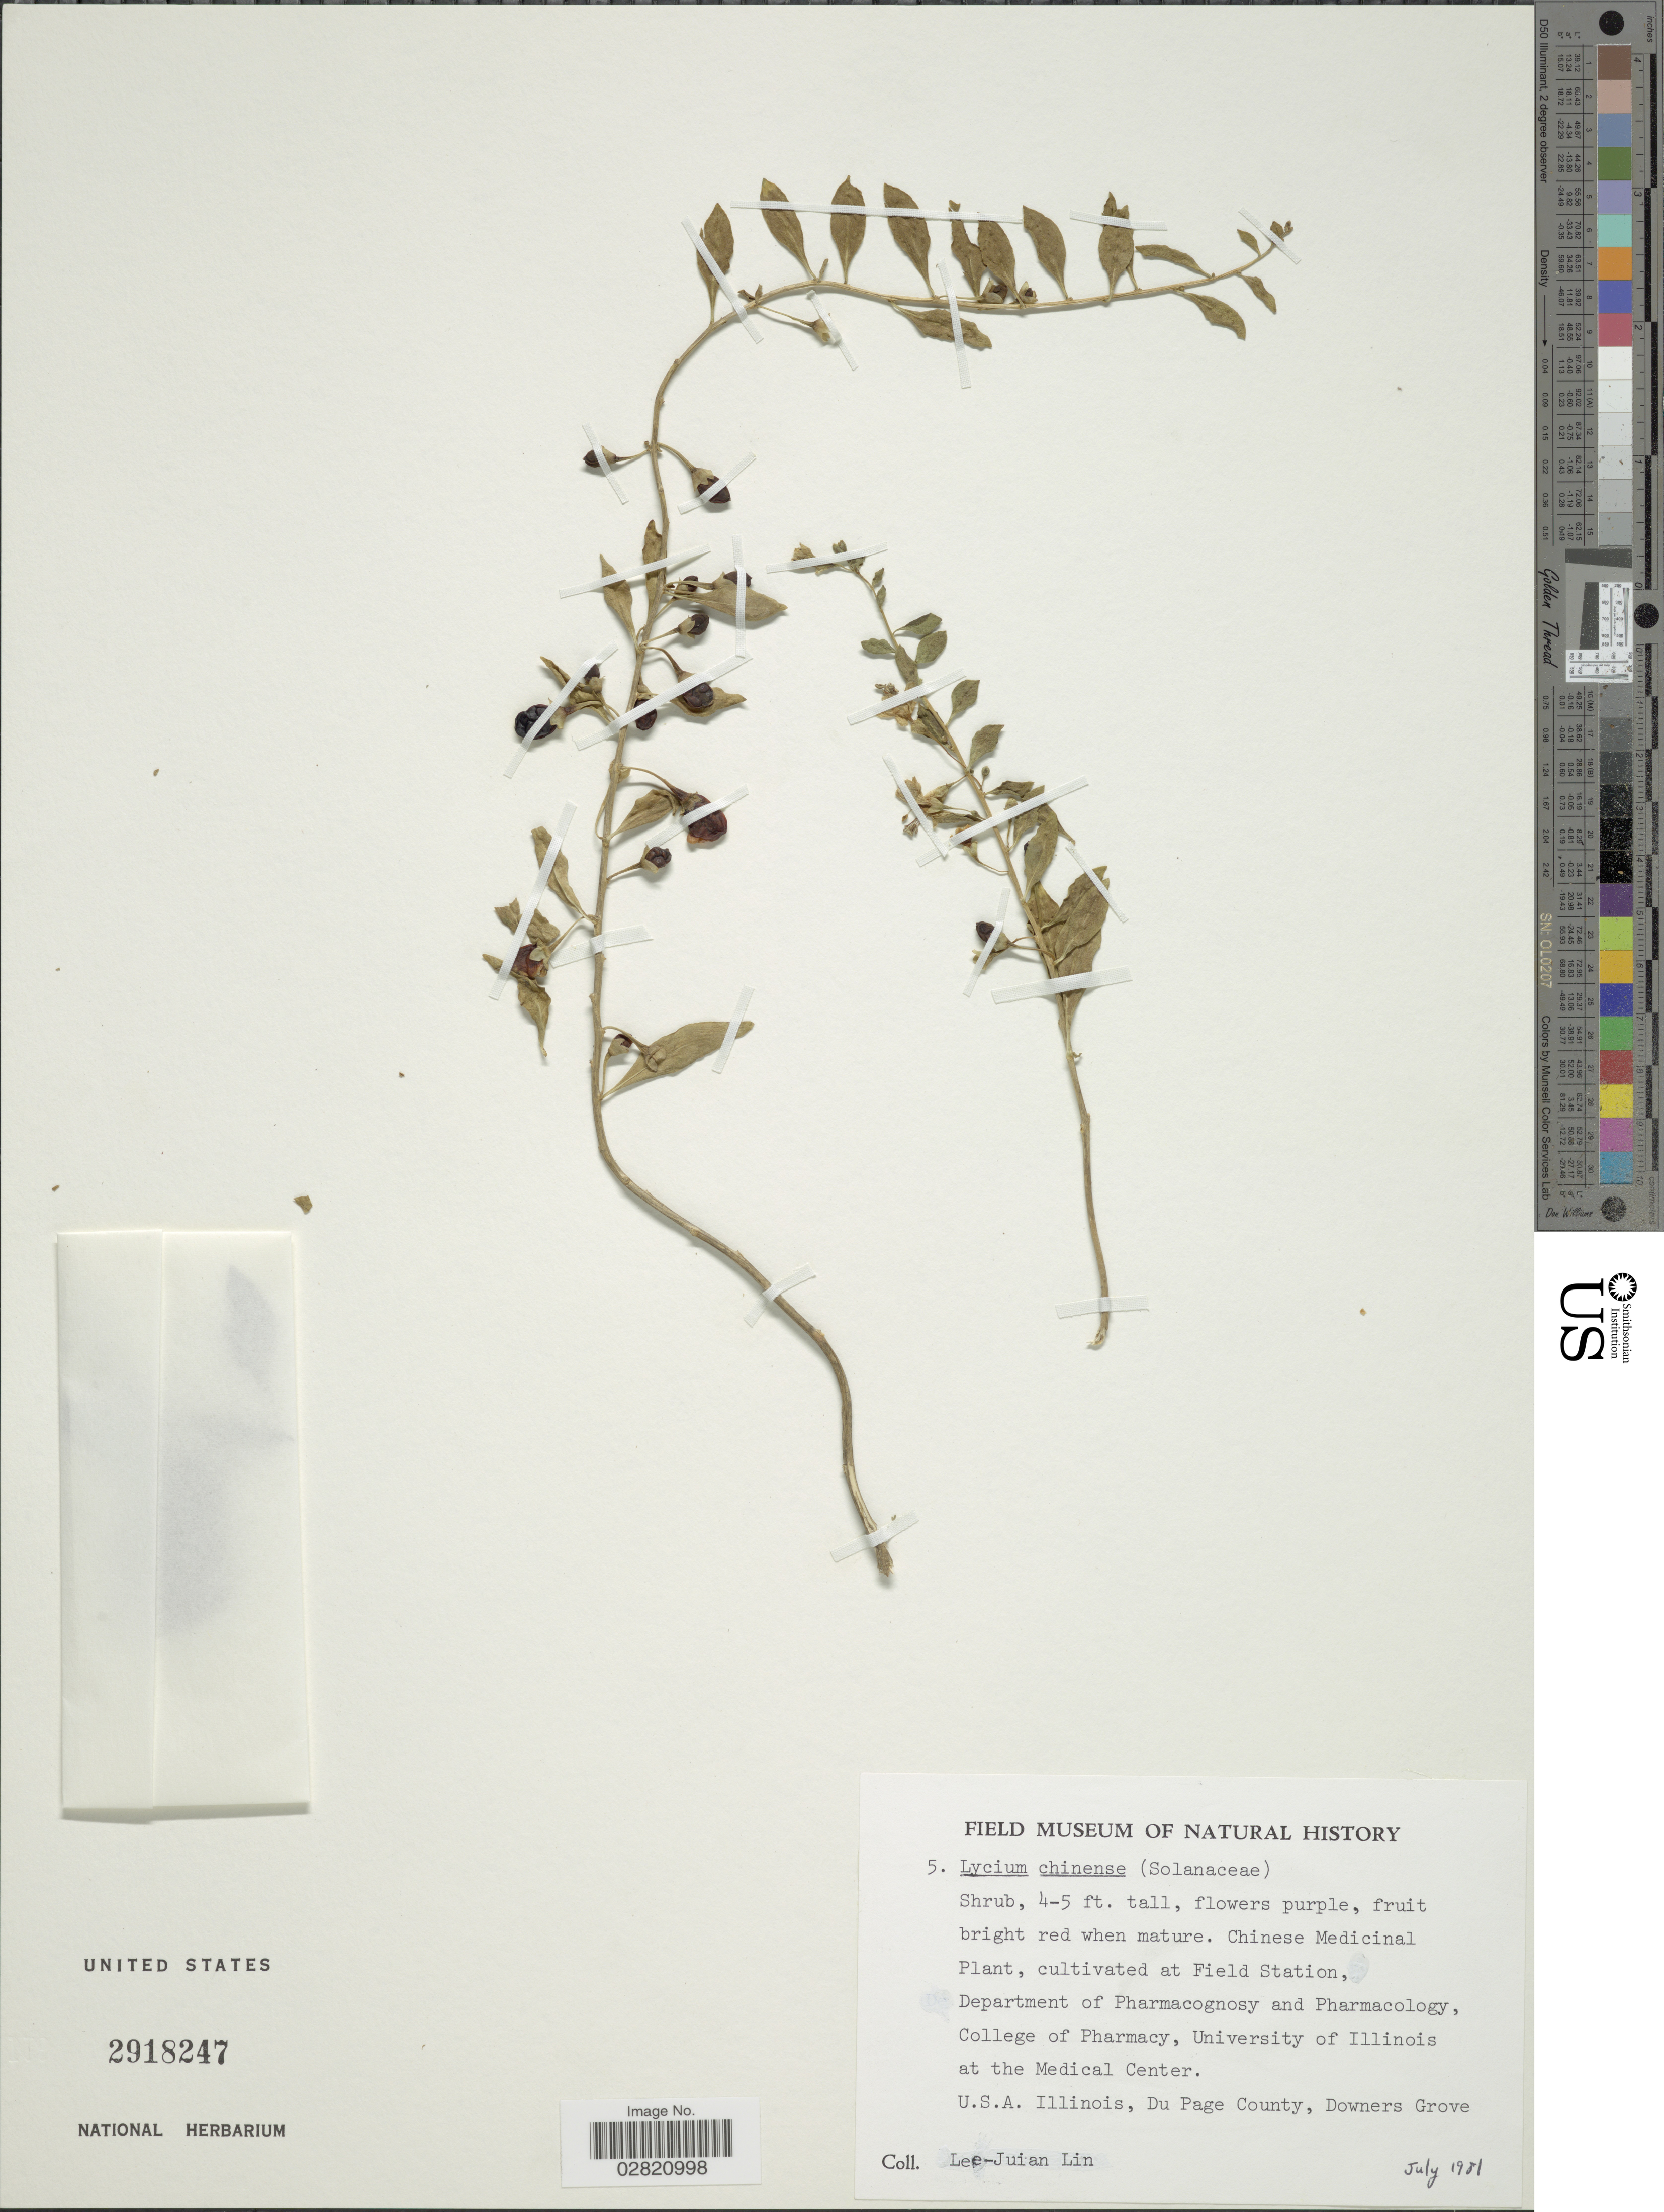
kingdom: Plantae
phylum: Tracheophyta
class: Magnoliopsida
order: Solanales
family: Solanaceae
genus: Lycium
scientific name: Lycium chinense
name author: Mill.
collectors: L. Lin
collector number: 5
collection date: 1981-07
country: United States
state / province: Illinois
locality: Field Station, Department of Pharmacognosy and Pharmacology, College of Pharmacy, University of Illinois at the Medical Center, U.S.A., Du Page County, Downers Grove.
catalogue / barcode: US 2918247